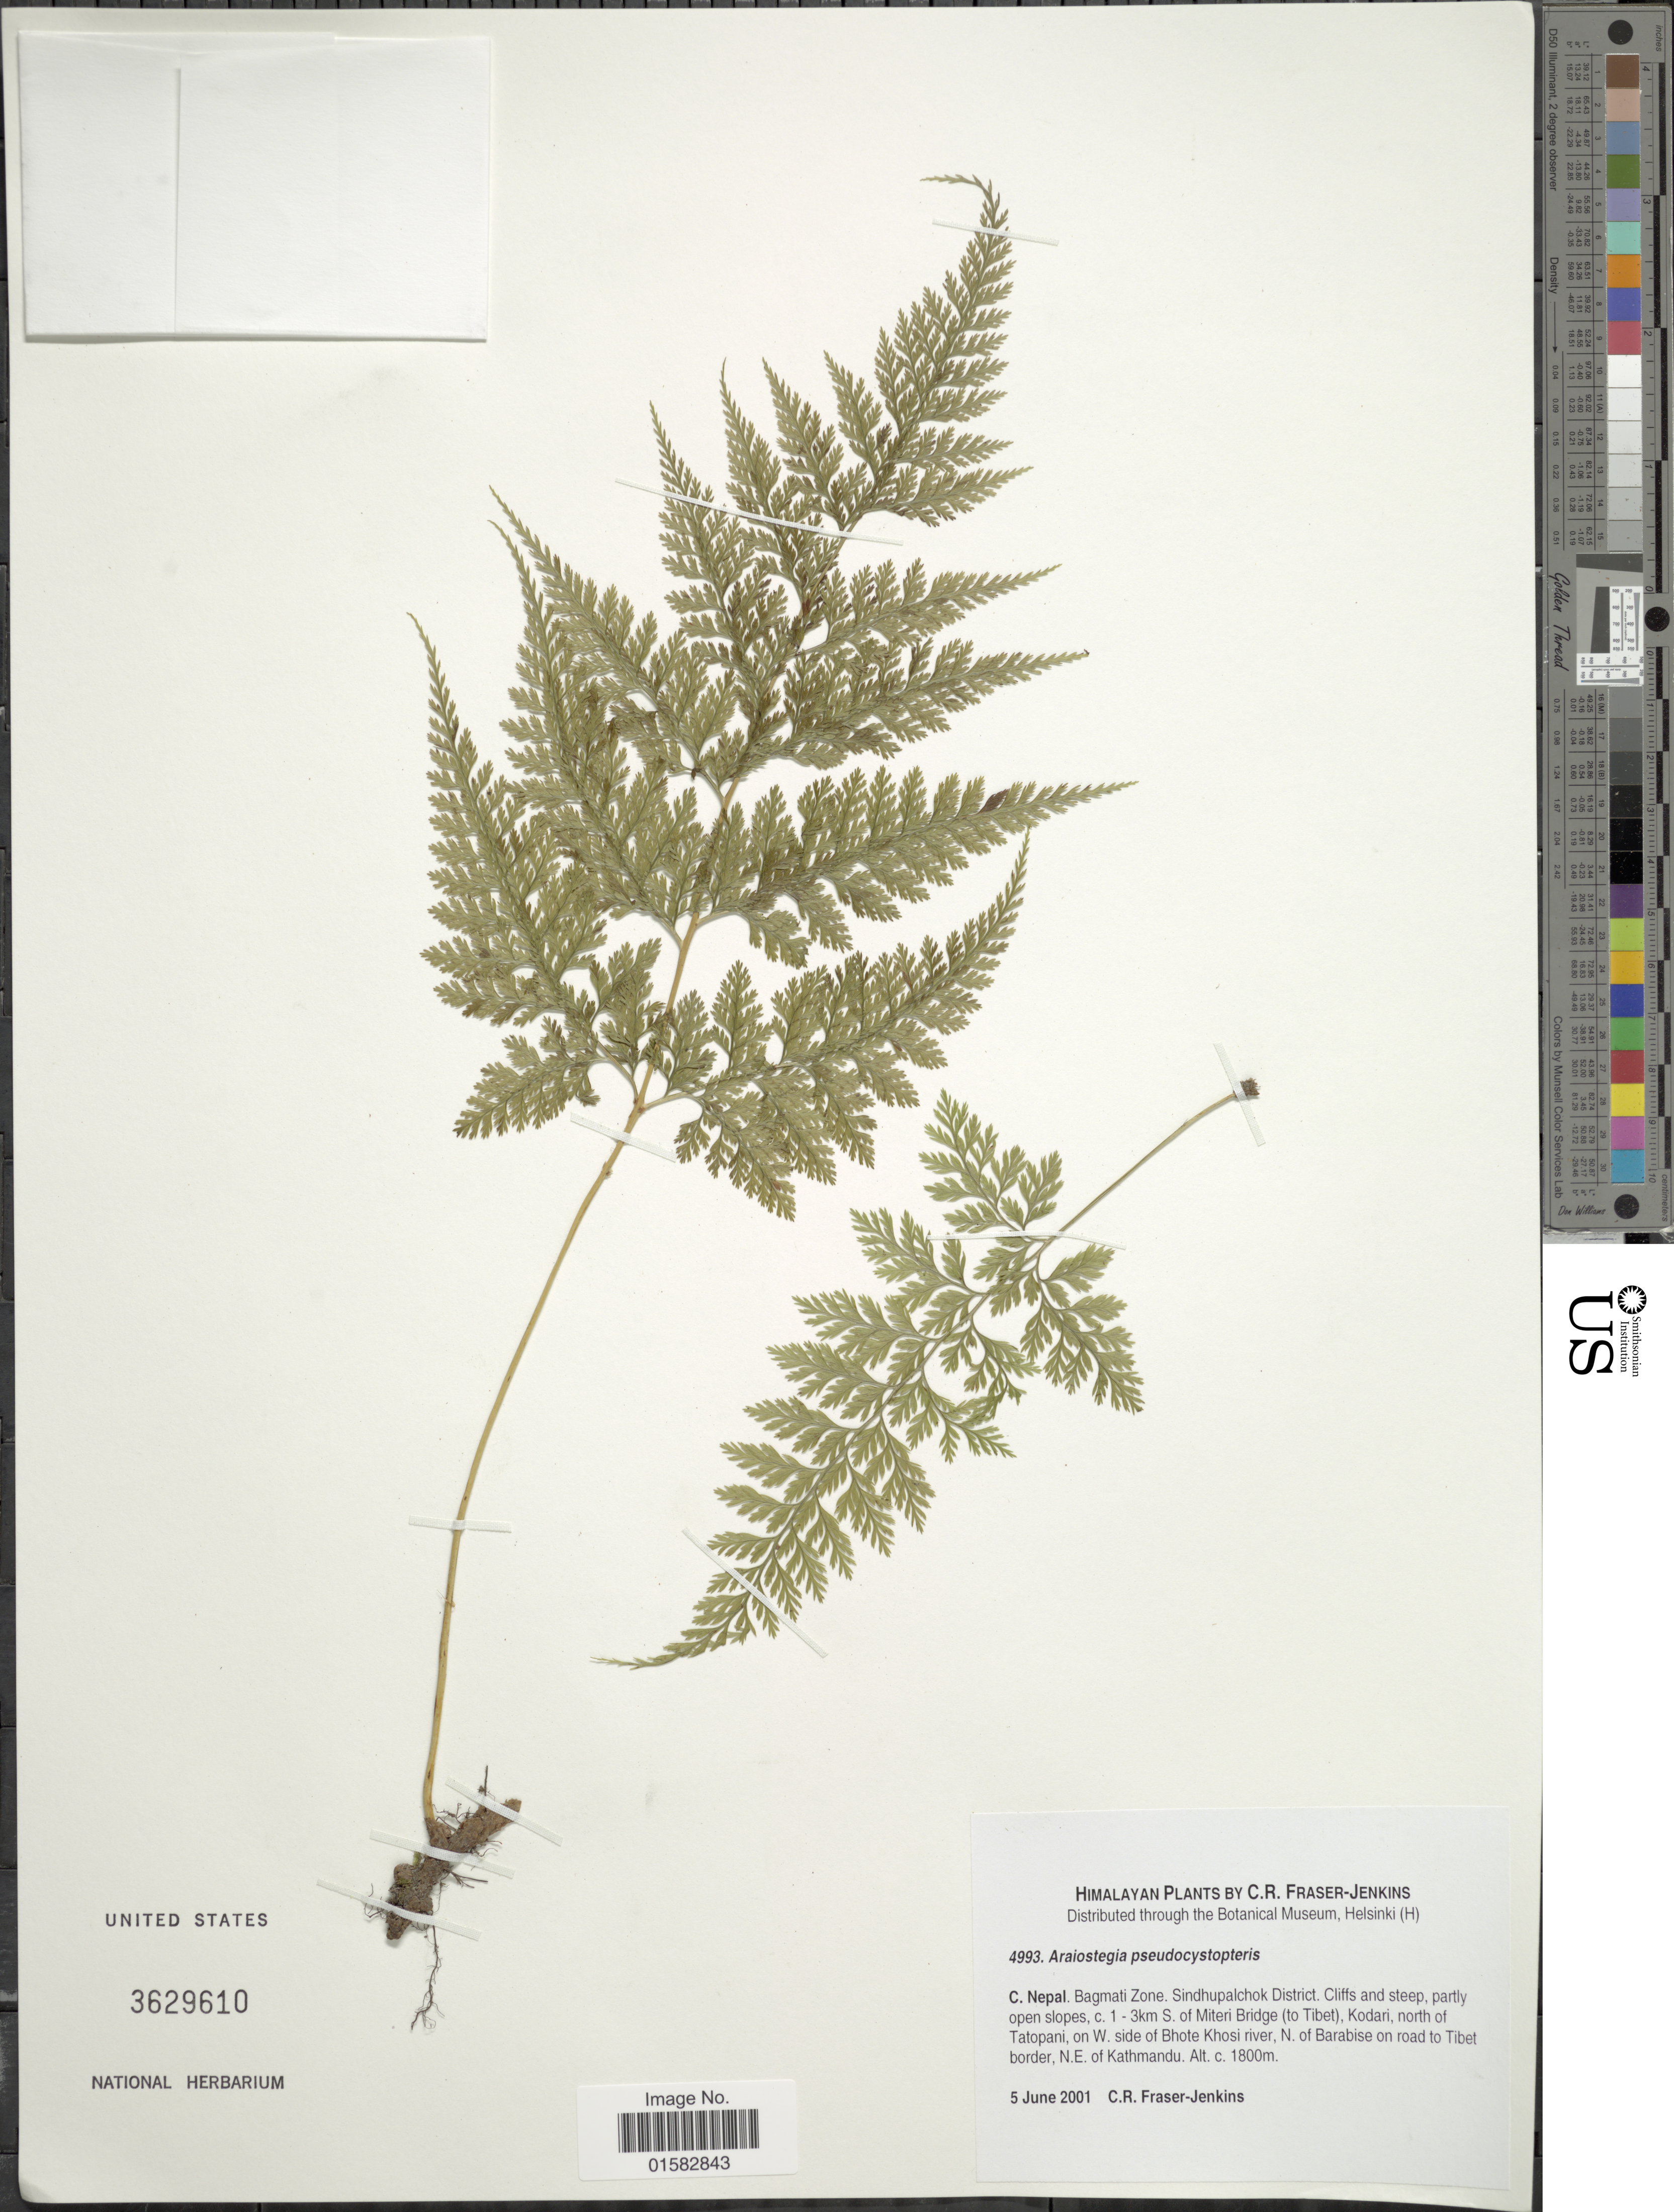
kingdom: Plantae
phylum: Tracheophyta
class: Polypodiopsida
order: Polypodiales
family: Davalliaceae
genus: Davallia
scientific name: Davallia pulchra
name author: D. Don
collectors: C. R. Fraser-Jenkins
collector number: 4993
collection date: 2001-06-05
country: Nepal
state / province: Bagmati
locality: C. Nepal, Bagmati Zone, Sindhupalchok District, c. 1-3 km S of Bhote Khosi river, N. of Barabise on road to Tibet border, N.E. of Kathmandu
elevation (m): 1800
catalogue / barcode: US 3629610